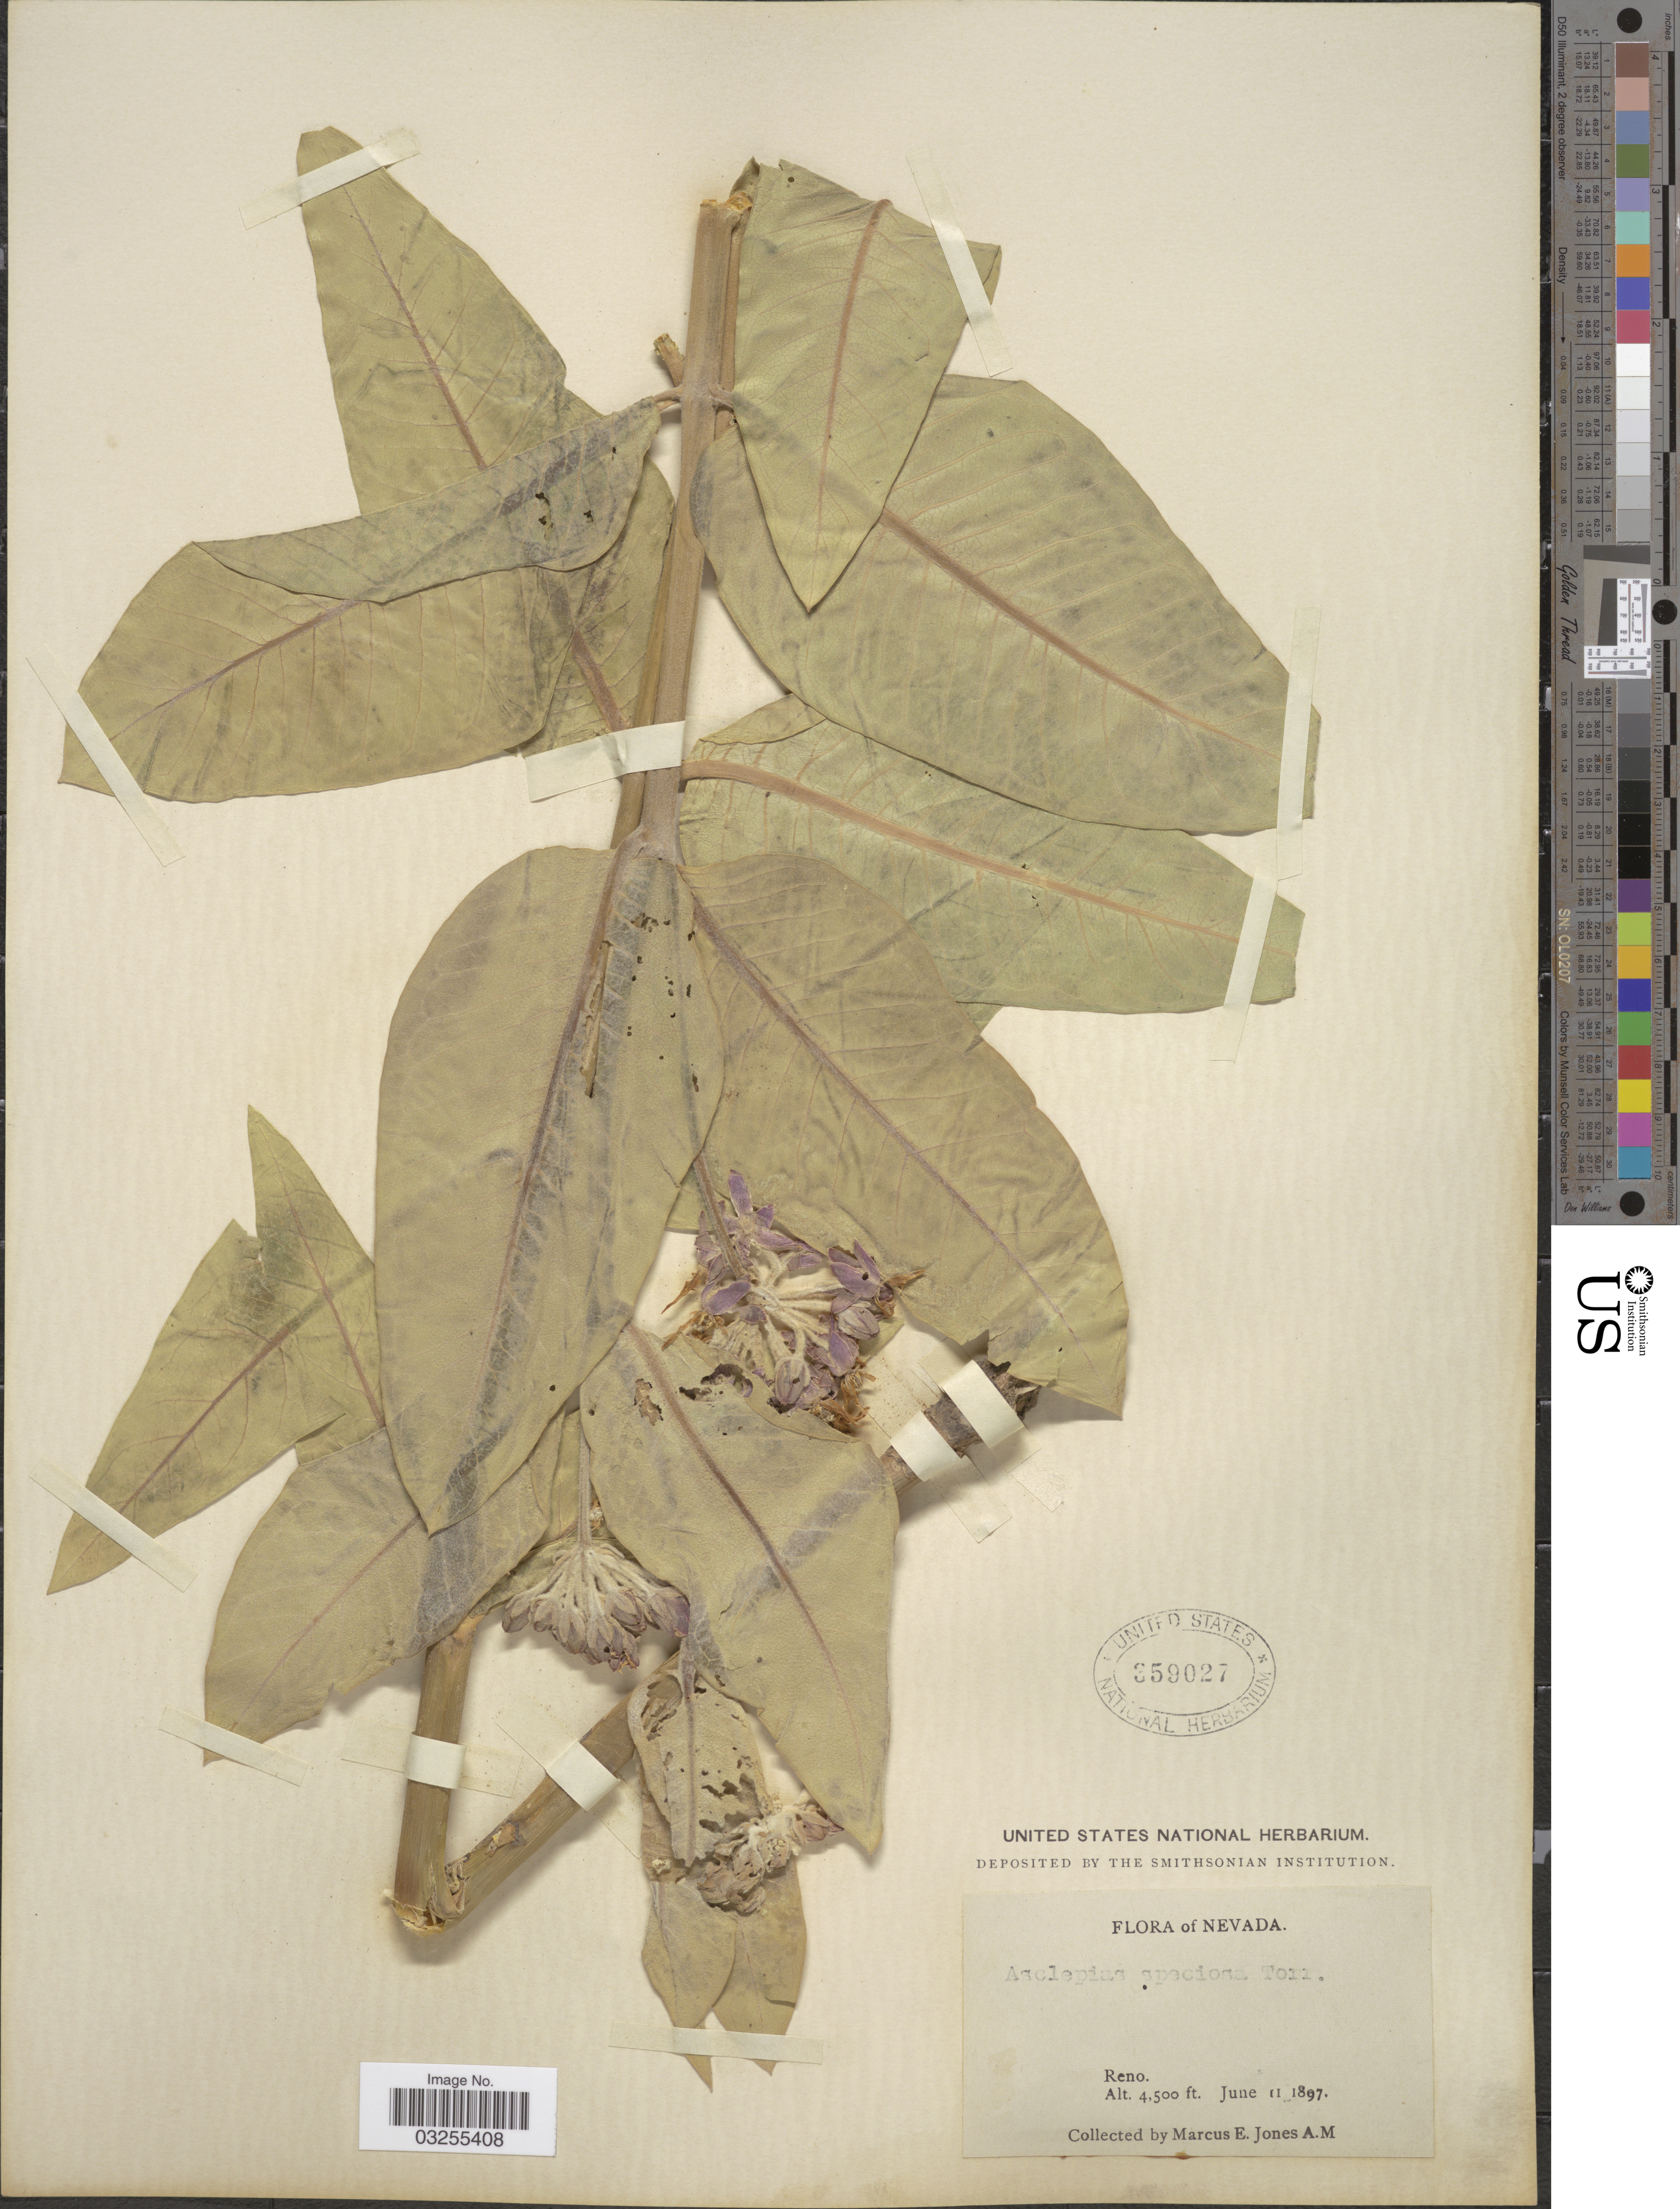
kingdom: Plantae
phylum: Tracheophyta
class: Magnoliopsida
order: Gentianales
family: Apocynaceae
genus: Asclepias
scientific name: Asclepias speciosa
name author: Torr.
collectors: M. E. Jones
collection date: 1897-06-11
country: United States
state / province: Nevada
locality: Reno.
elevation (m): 1372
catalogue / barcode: US 359027